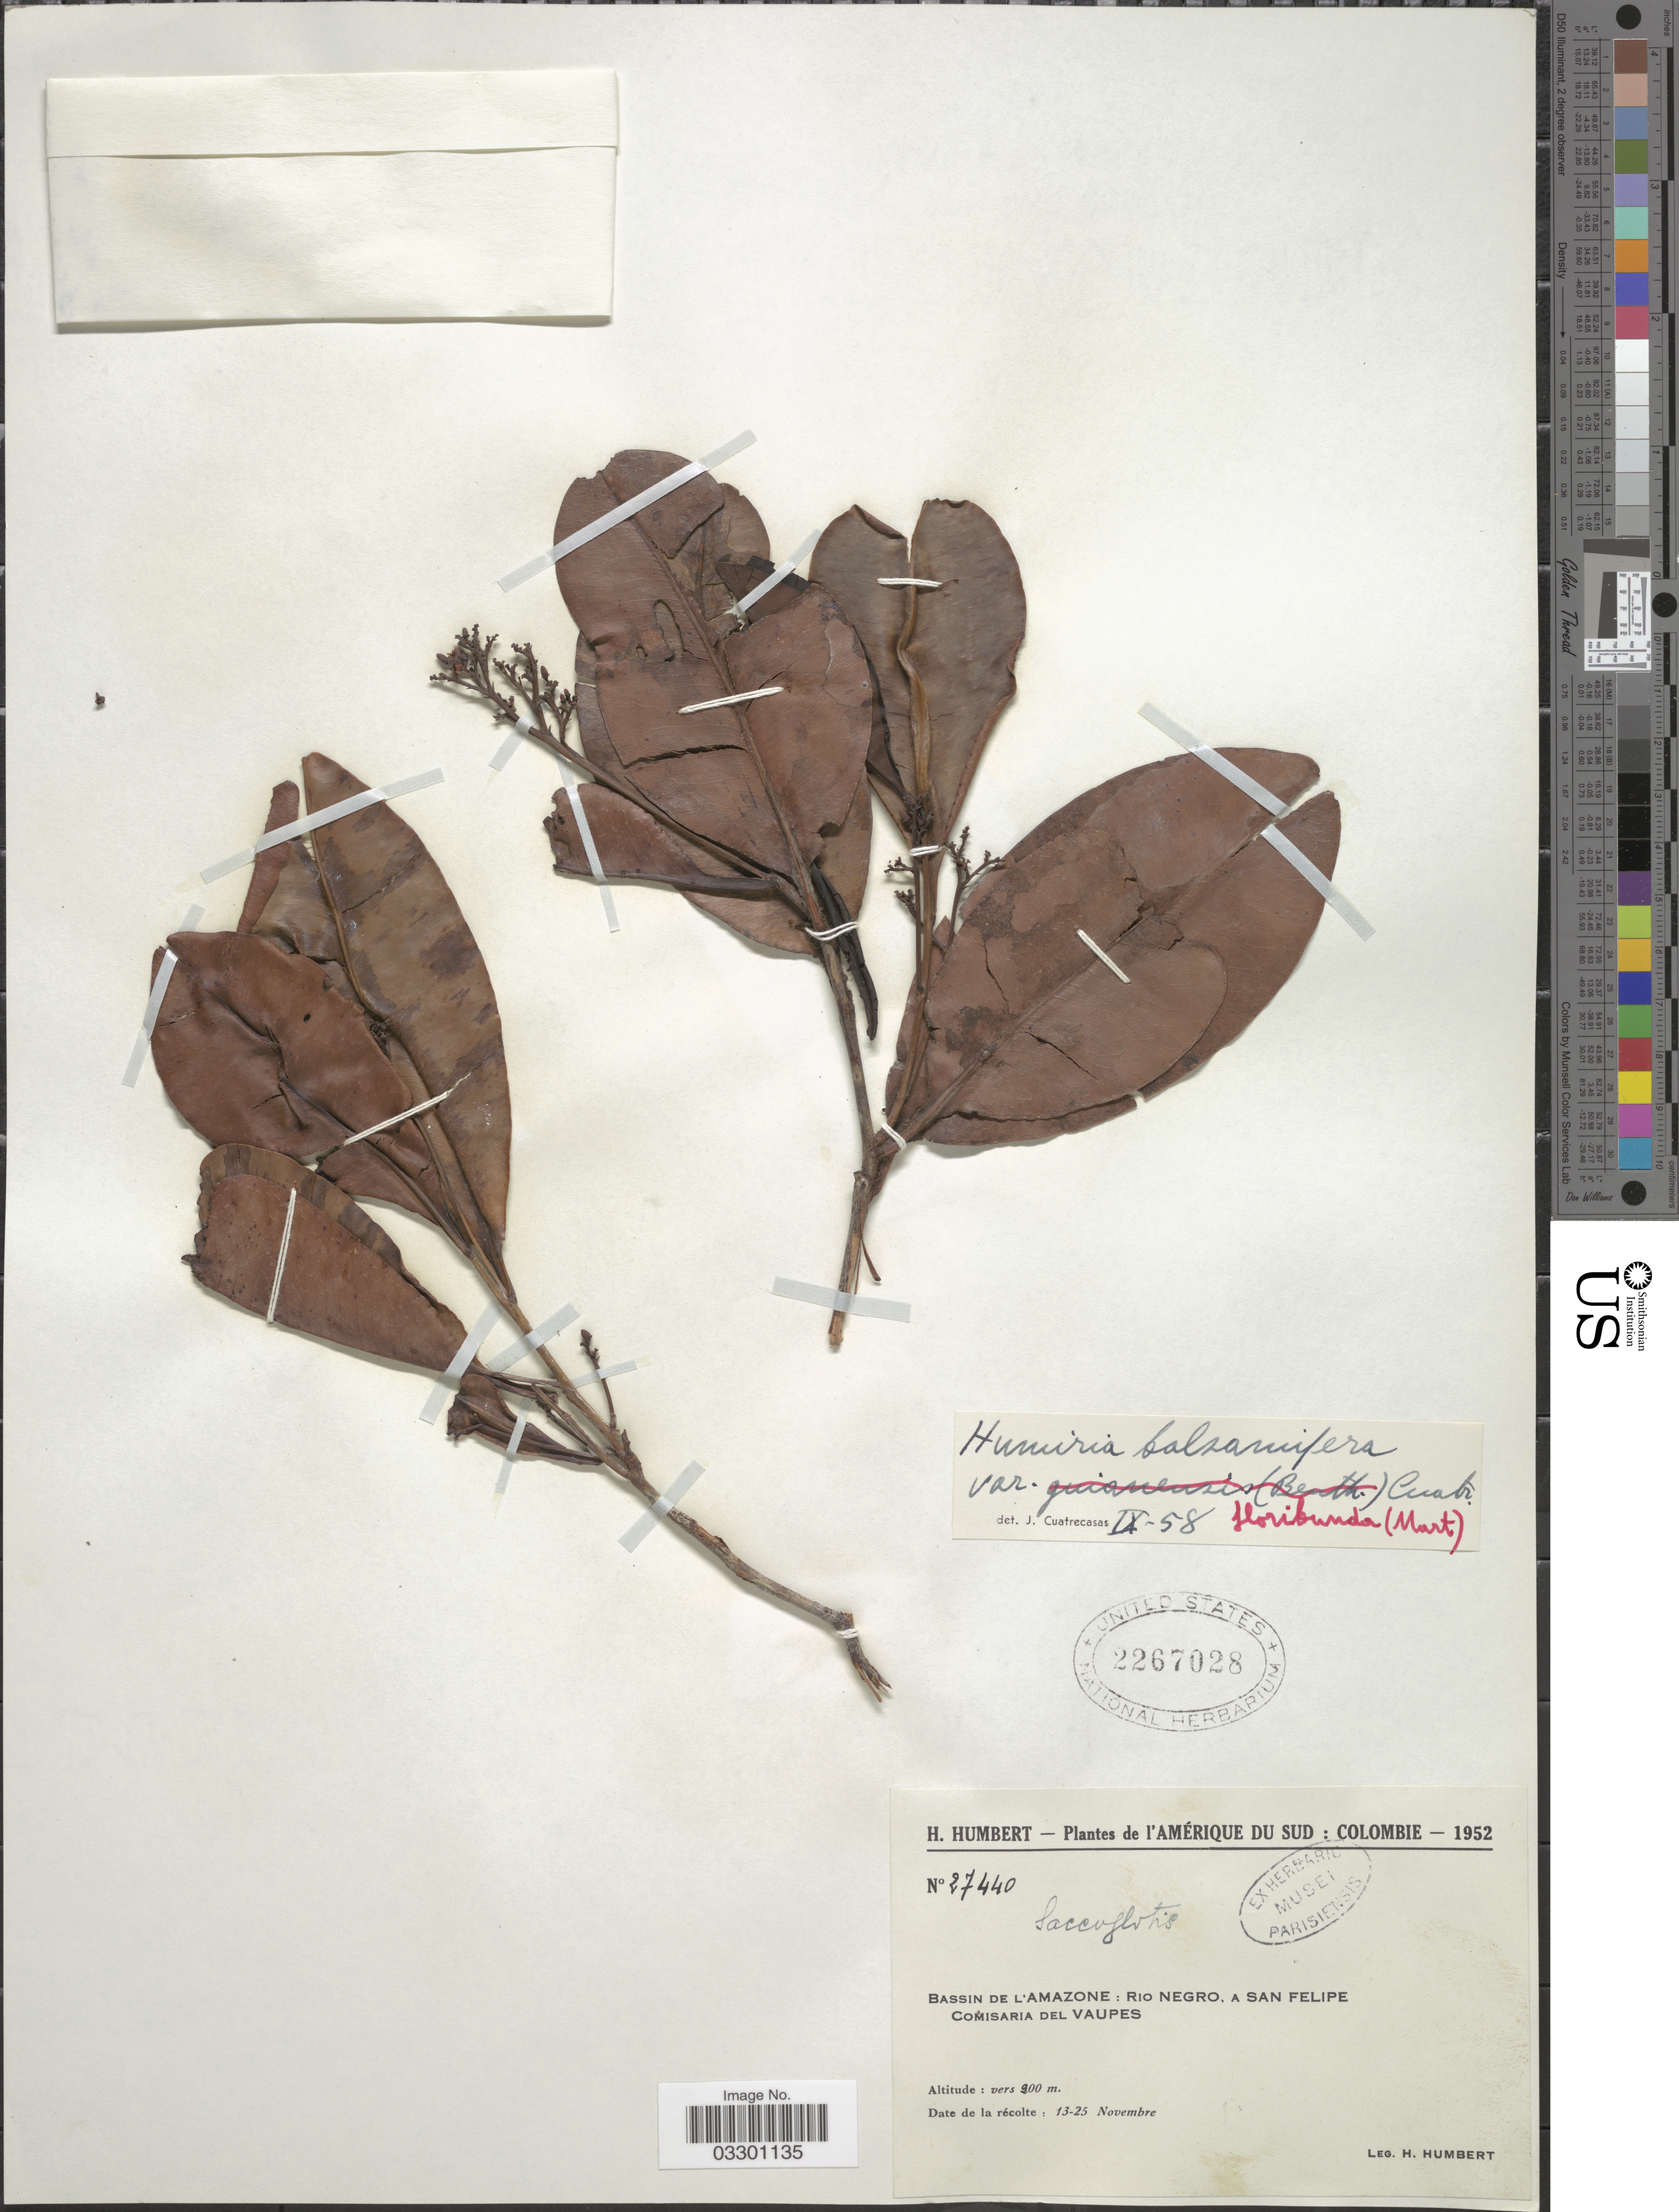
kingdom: Plantae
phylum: Tracheophyta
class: Magnoliopsida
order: Malpighiales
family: Humiriaceae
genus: Humiria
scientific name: Humiria balsamifera var. floribunda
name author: (Mart.) Cuatrec.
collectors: H. Humbert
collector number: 27440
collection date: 1952-11-13/1952-11-25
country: Colombia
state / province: Vaupés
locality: Bassin de l'Amazone: Rio Negro, a San Felipe. Comisaria del Vaupes.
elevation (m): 200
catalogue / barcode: US 2267028